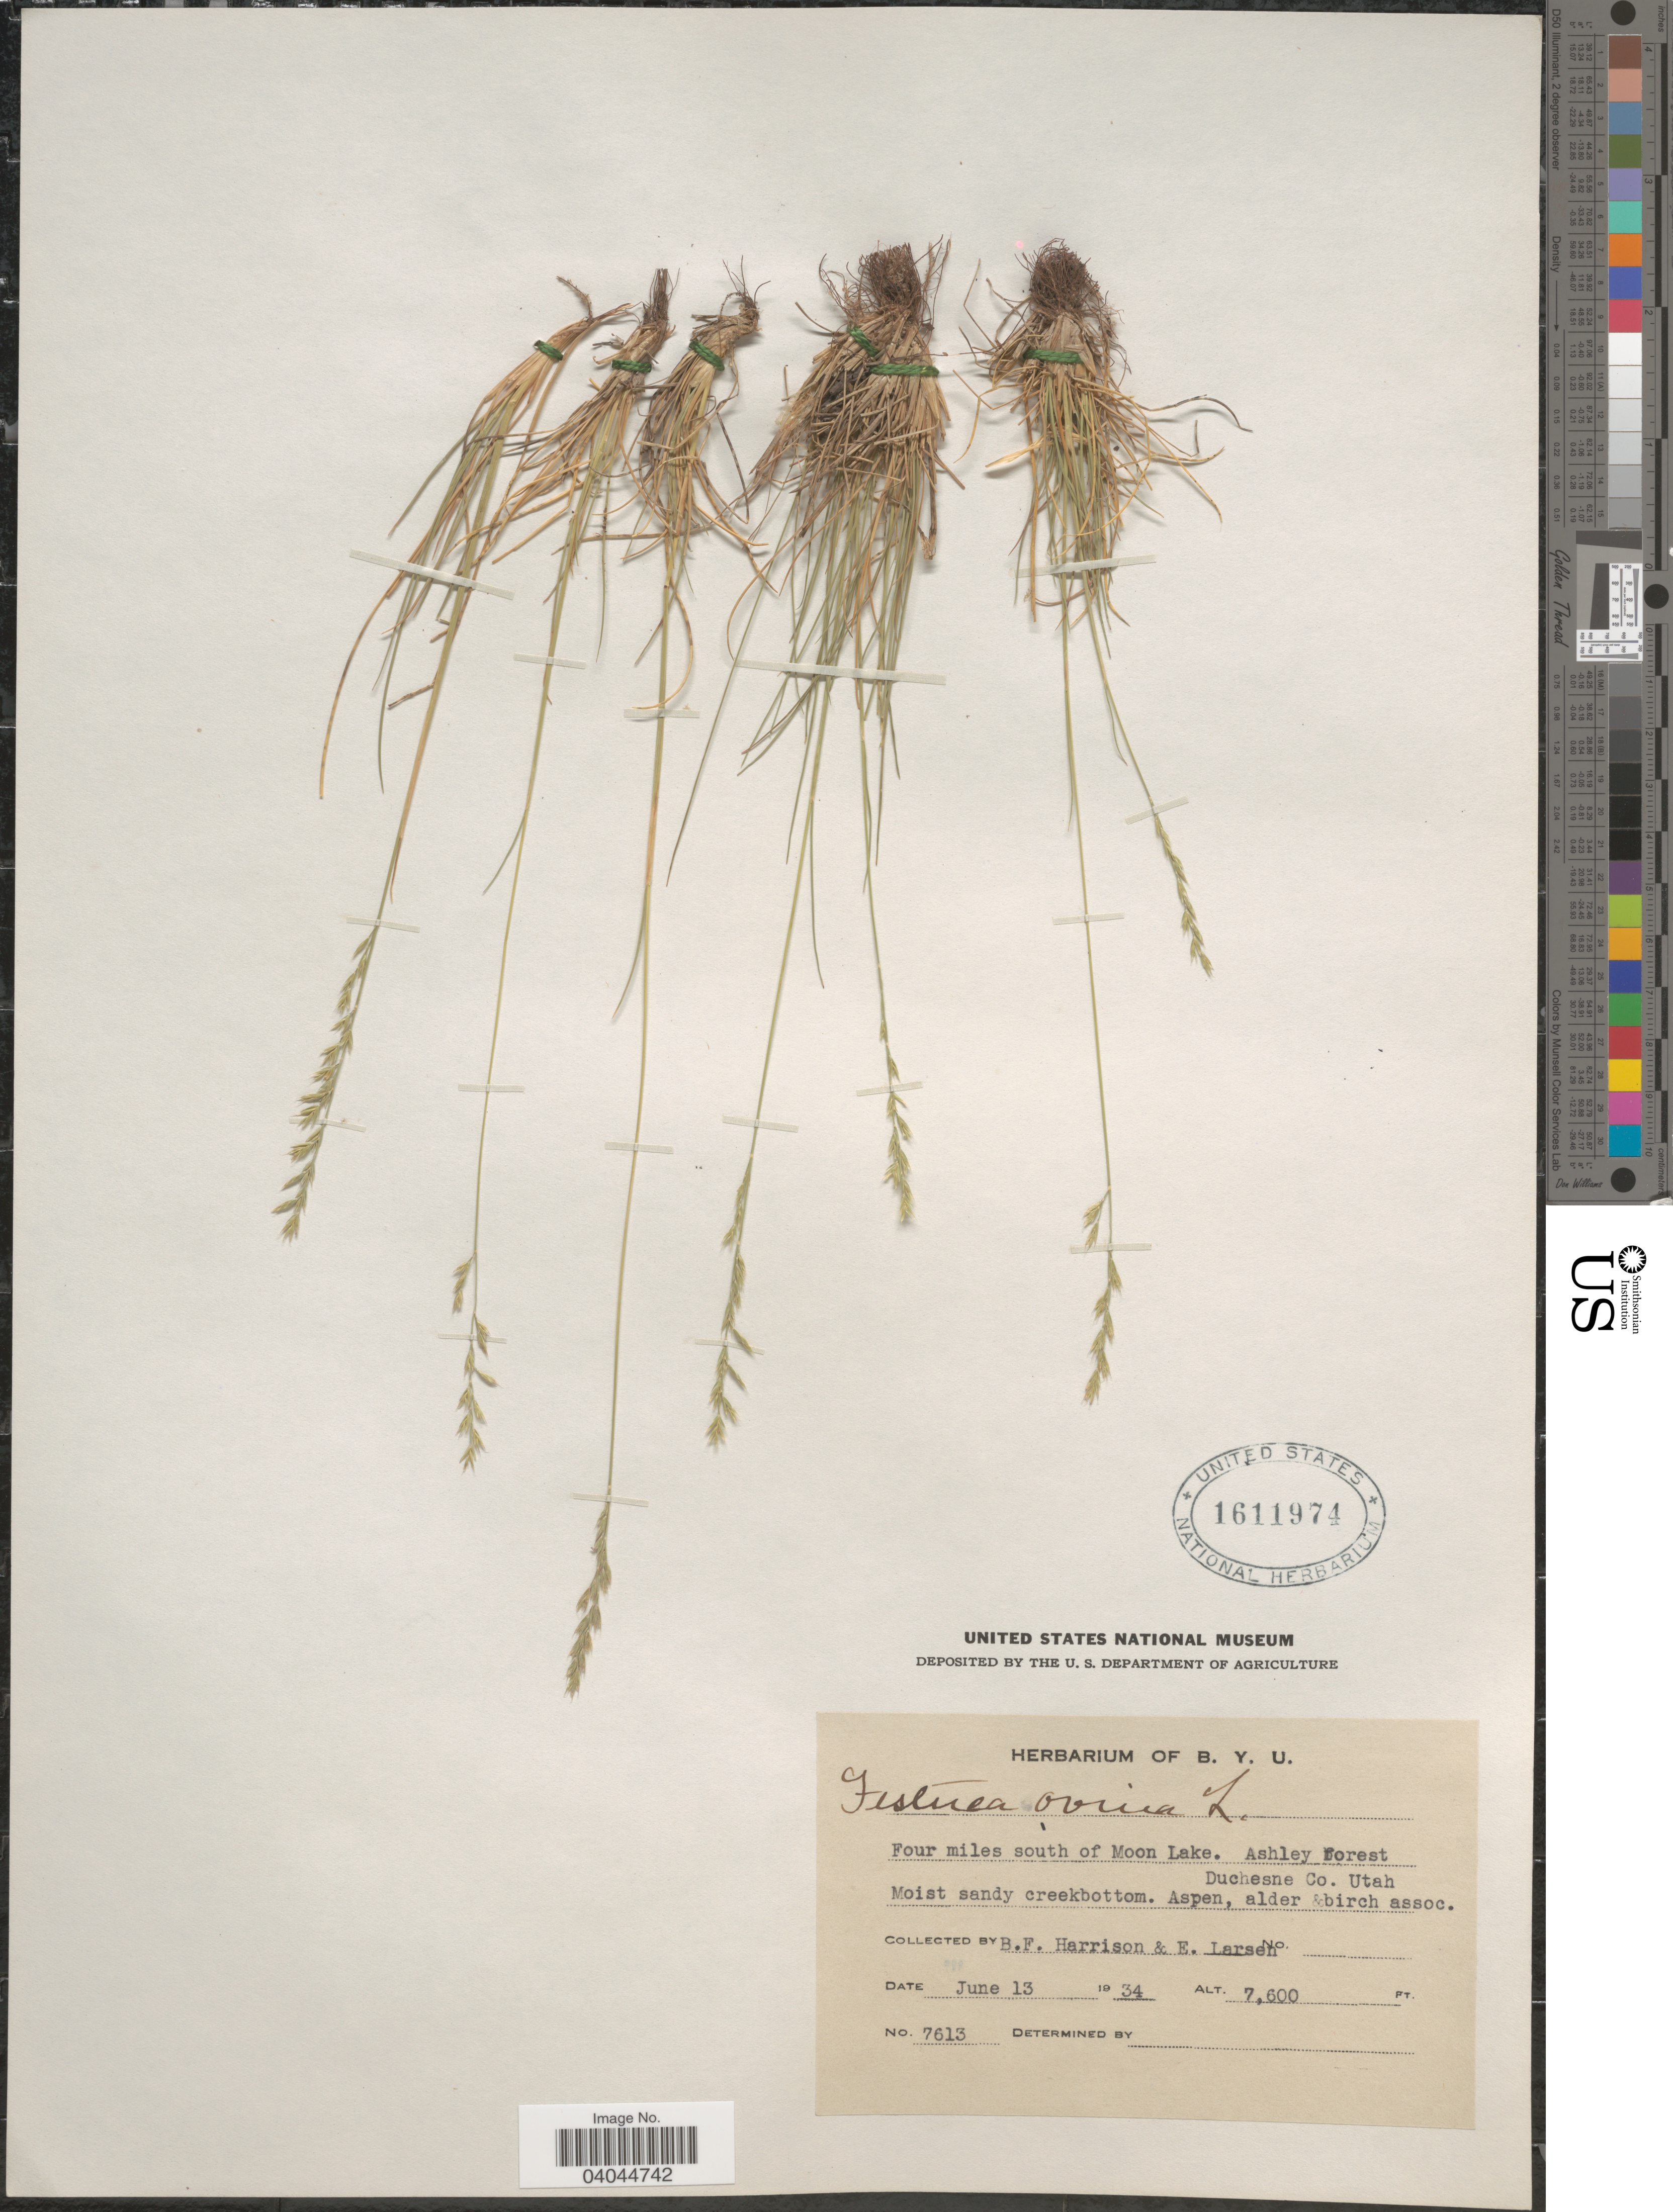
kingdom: Plantae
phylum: Tracheophyta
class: Liliopsida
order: Poales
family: Poaceae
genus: Festuca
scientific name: Festuca ovina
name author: L.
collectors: B. F. Harrison & E. Larsen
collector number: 7613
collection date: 1934-06-13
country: United States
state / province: Utah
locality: Four miles south of Moon Lake. Ashley Forest. Duchesne Co.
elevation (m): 2316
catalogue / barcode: US 1611974